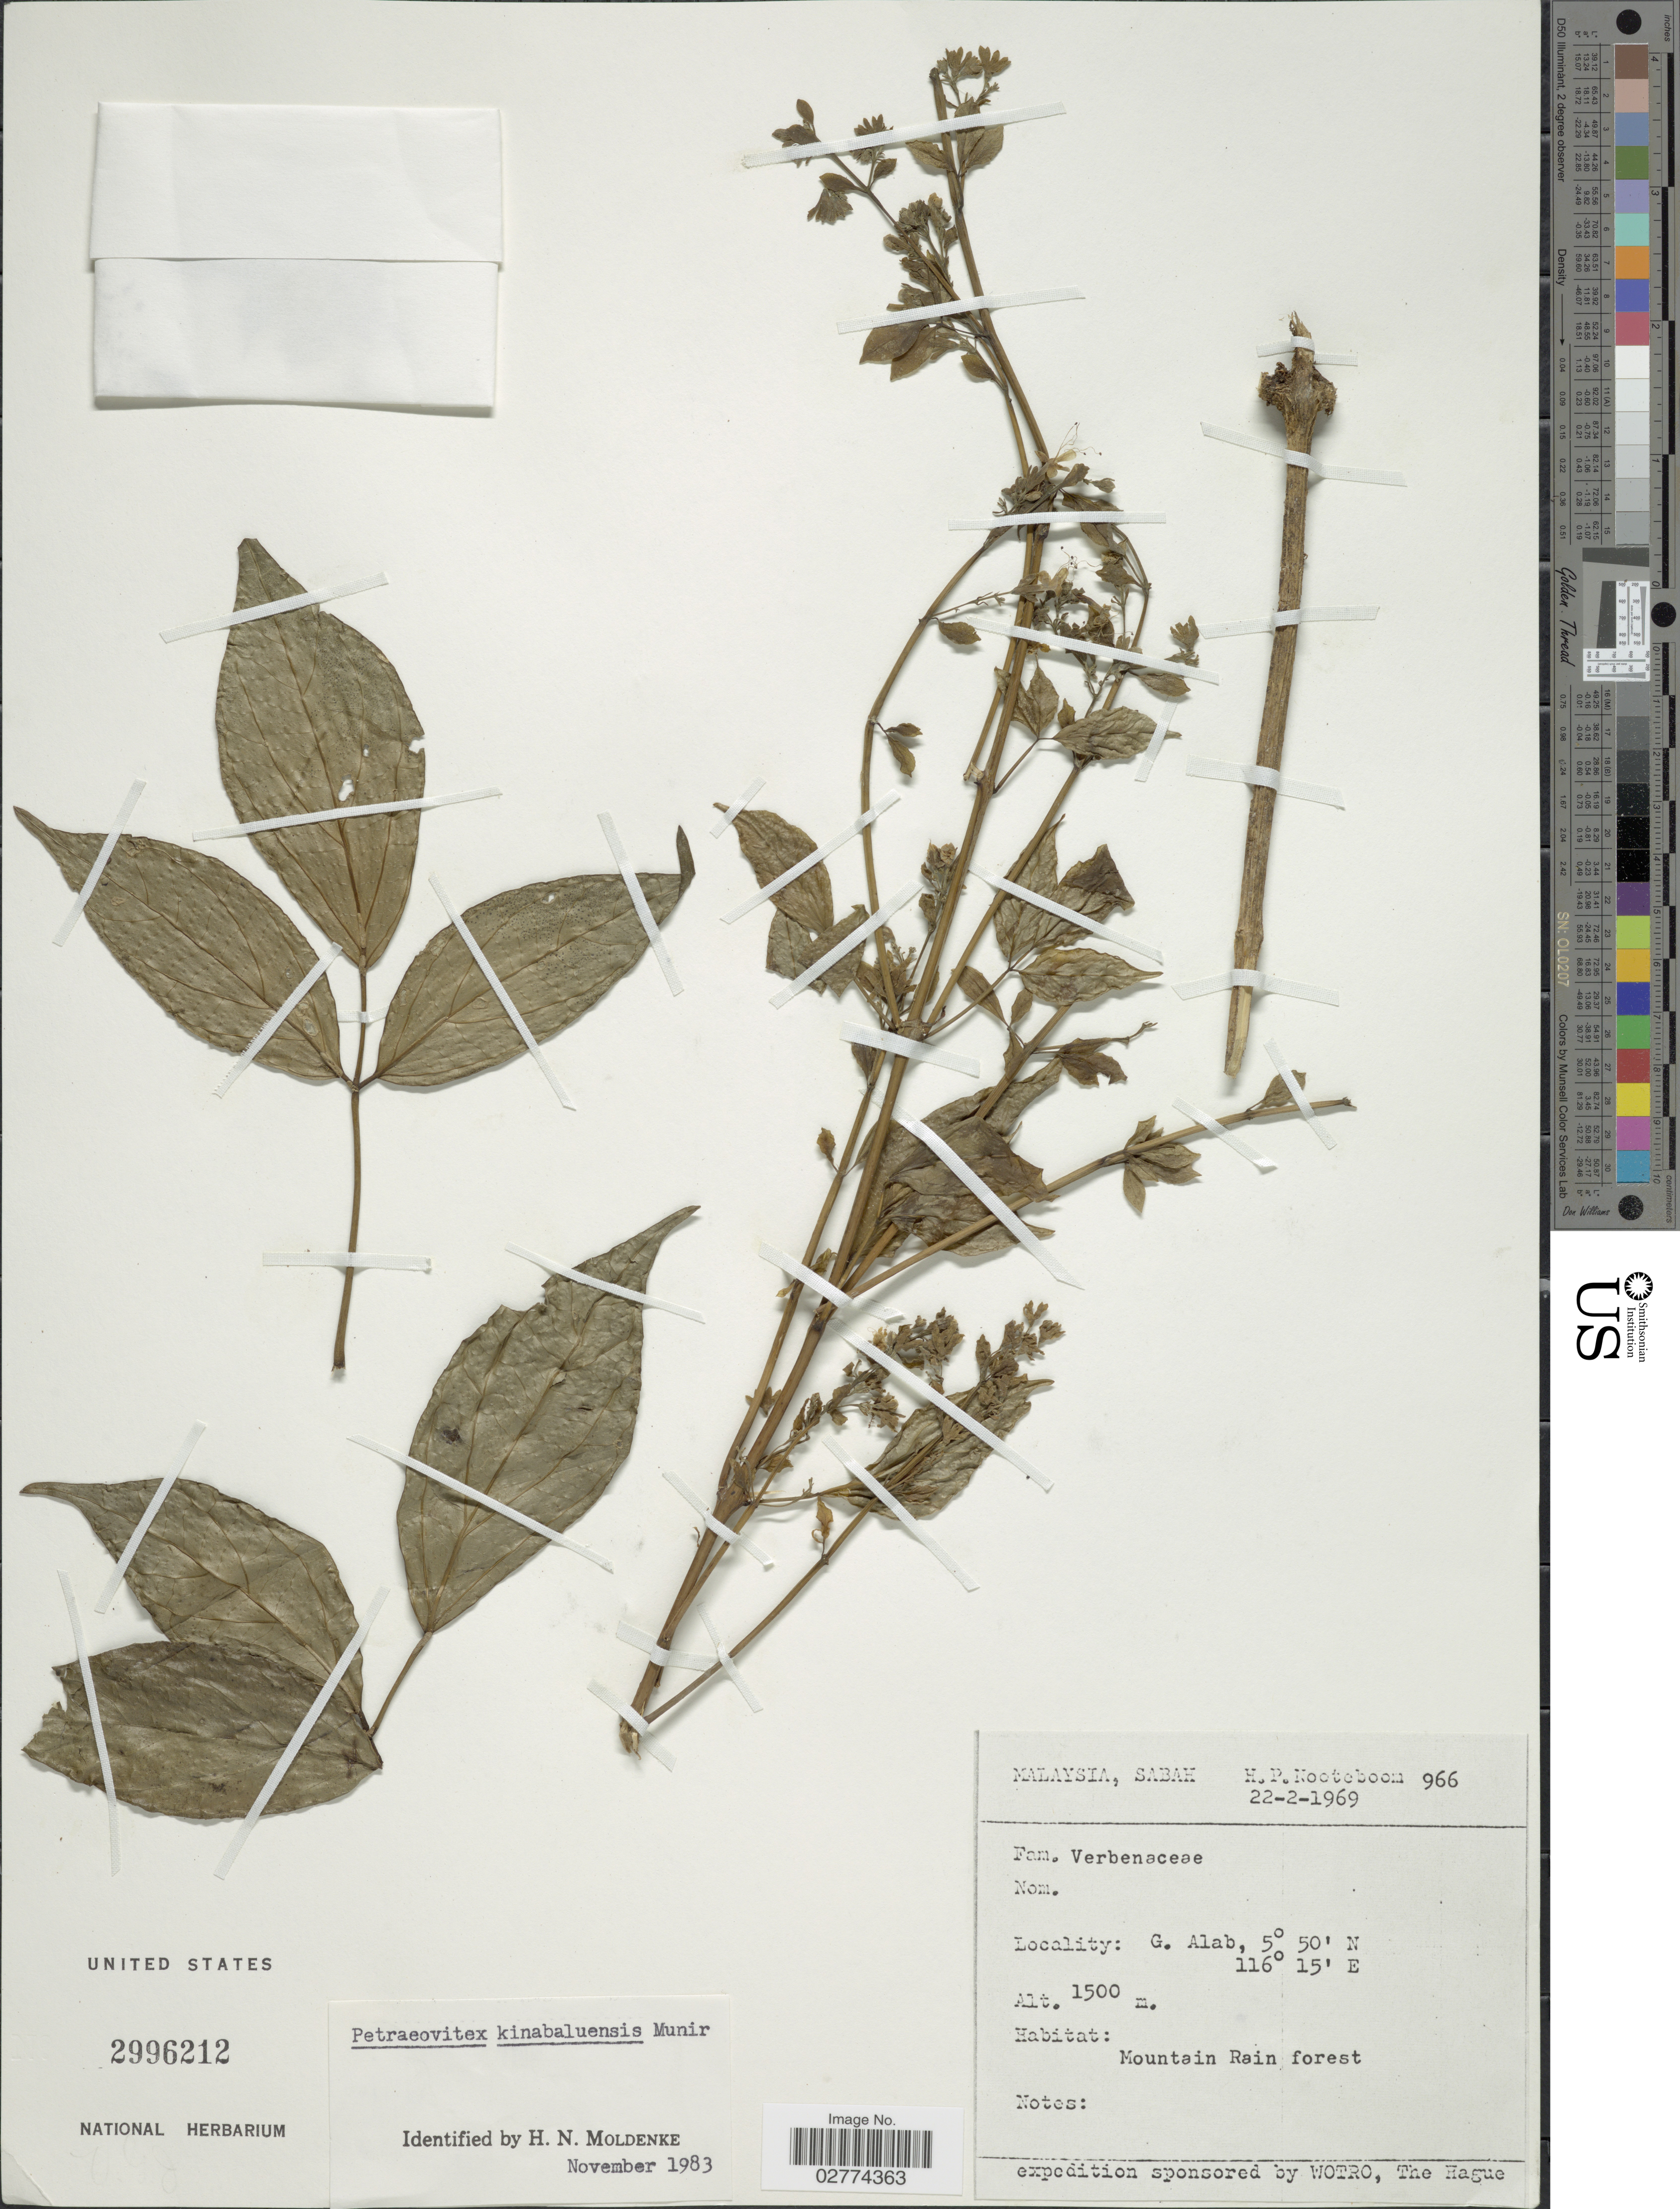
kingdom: Plantae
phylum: Tracheophyta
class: Magnoliopsida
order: Lamiales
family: Lamiaceae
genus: Petraeovitex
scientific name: Petraeovitex kinabaluensis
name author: Munir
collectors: H. P. Nooteboom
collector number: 966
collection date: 1969-02-22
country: Malaysia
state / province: Sabah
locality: G. Alab.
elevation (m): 1500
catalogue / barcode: US 2996212